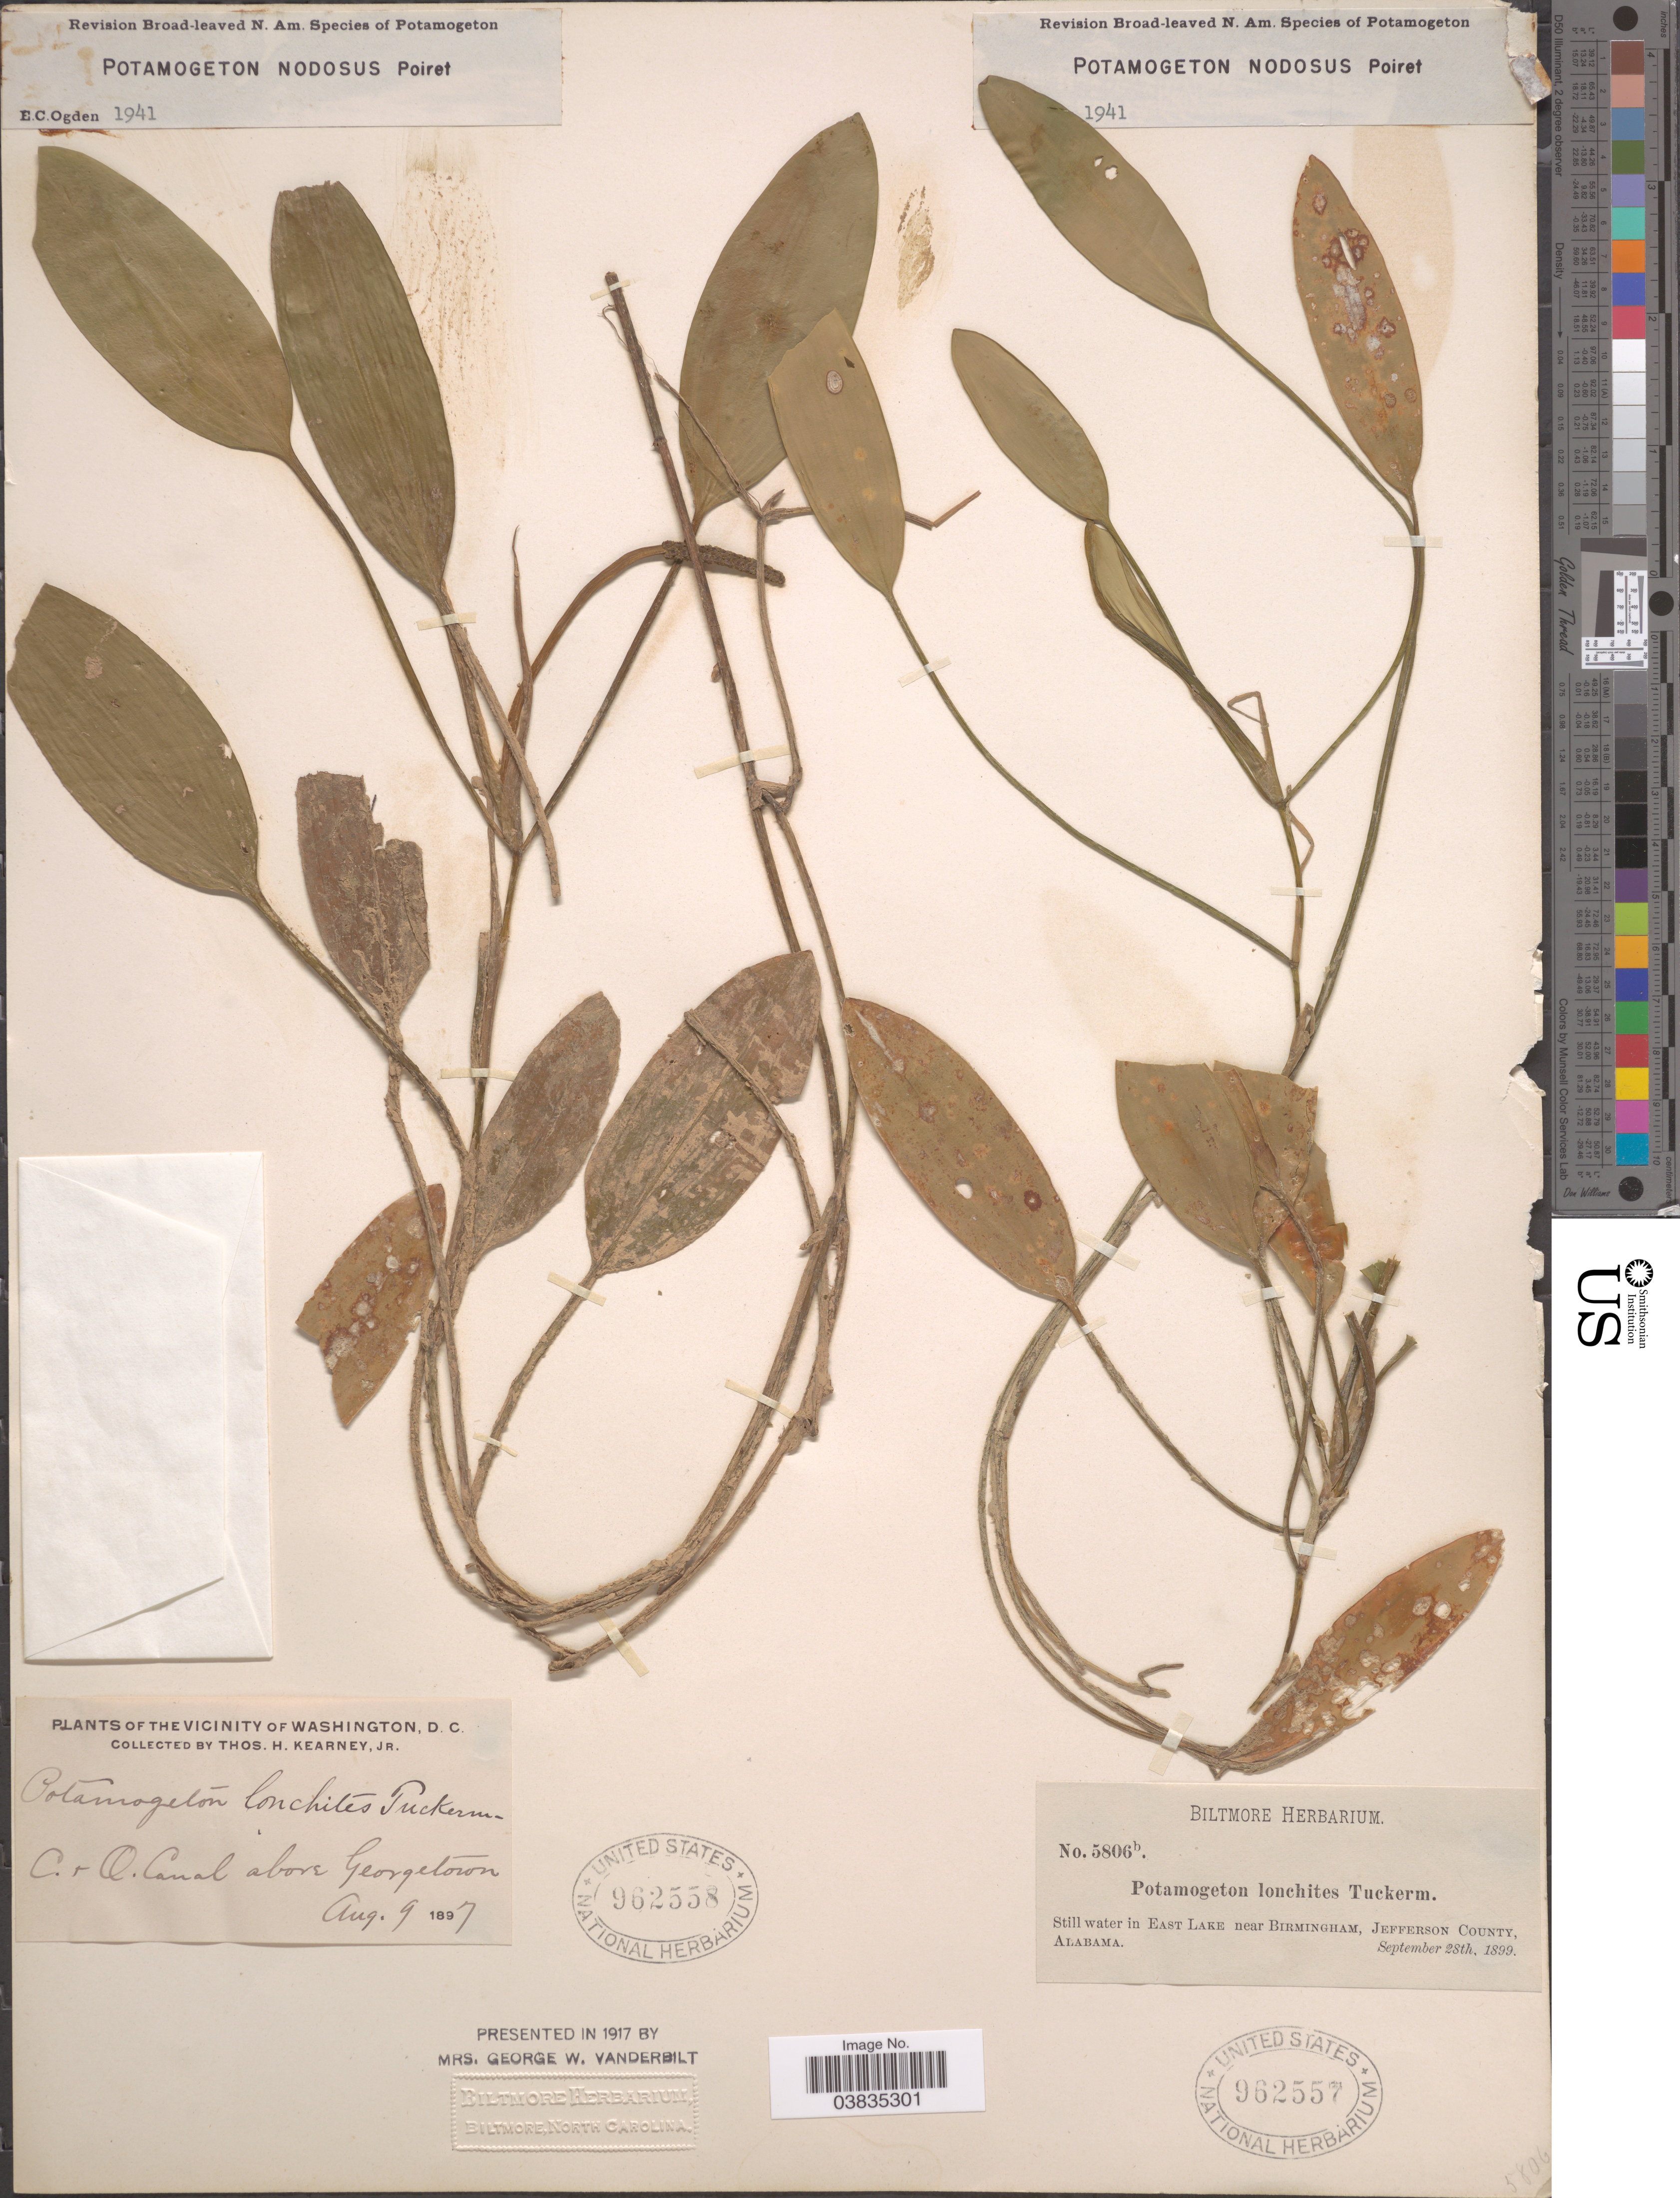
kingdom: Plantae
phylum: Tracheophyta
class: Liliopsida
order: Alismatales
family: Potamogetonaceae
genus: Potamogeton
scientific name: Potamogeton nodosus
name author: Poir.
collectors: ex herb. Biltmore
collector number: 5806b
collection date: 1899-09-28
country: United States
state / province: Alabama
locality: East Lake near Birmingham, Jefferson County.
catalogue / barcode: US 962557-2